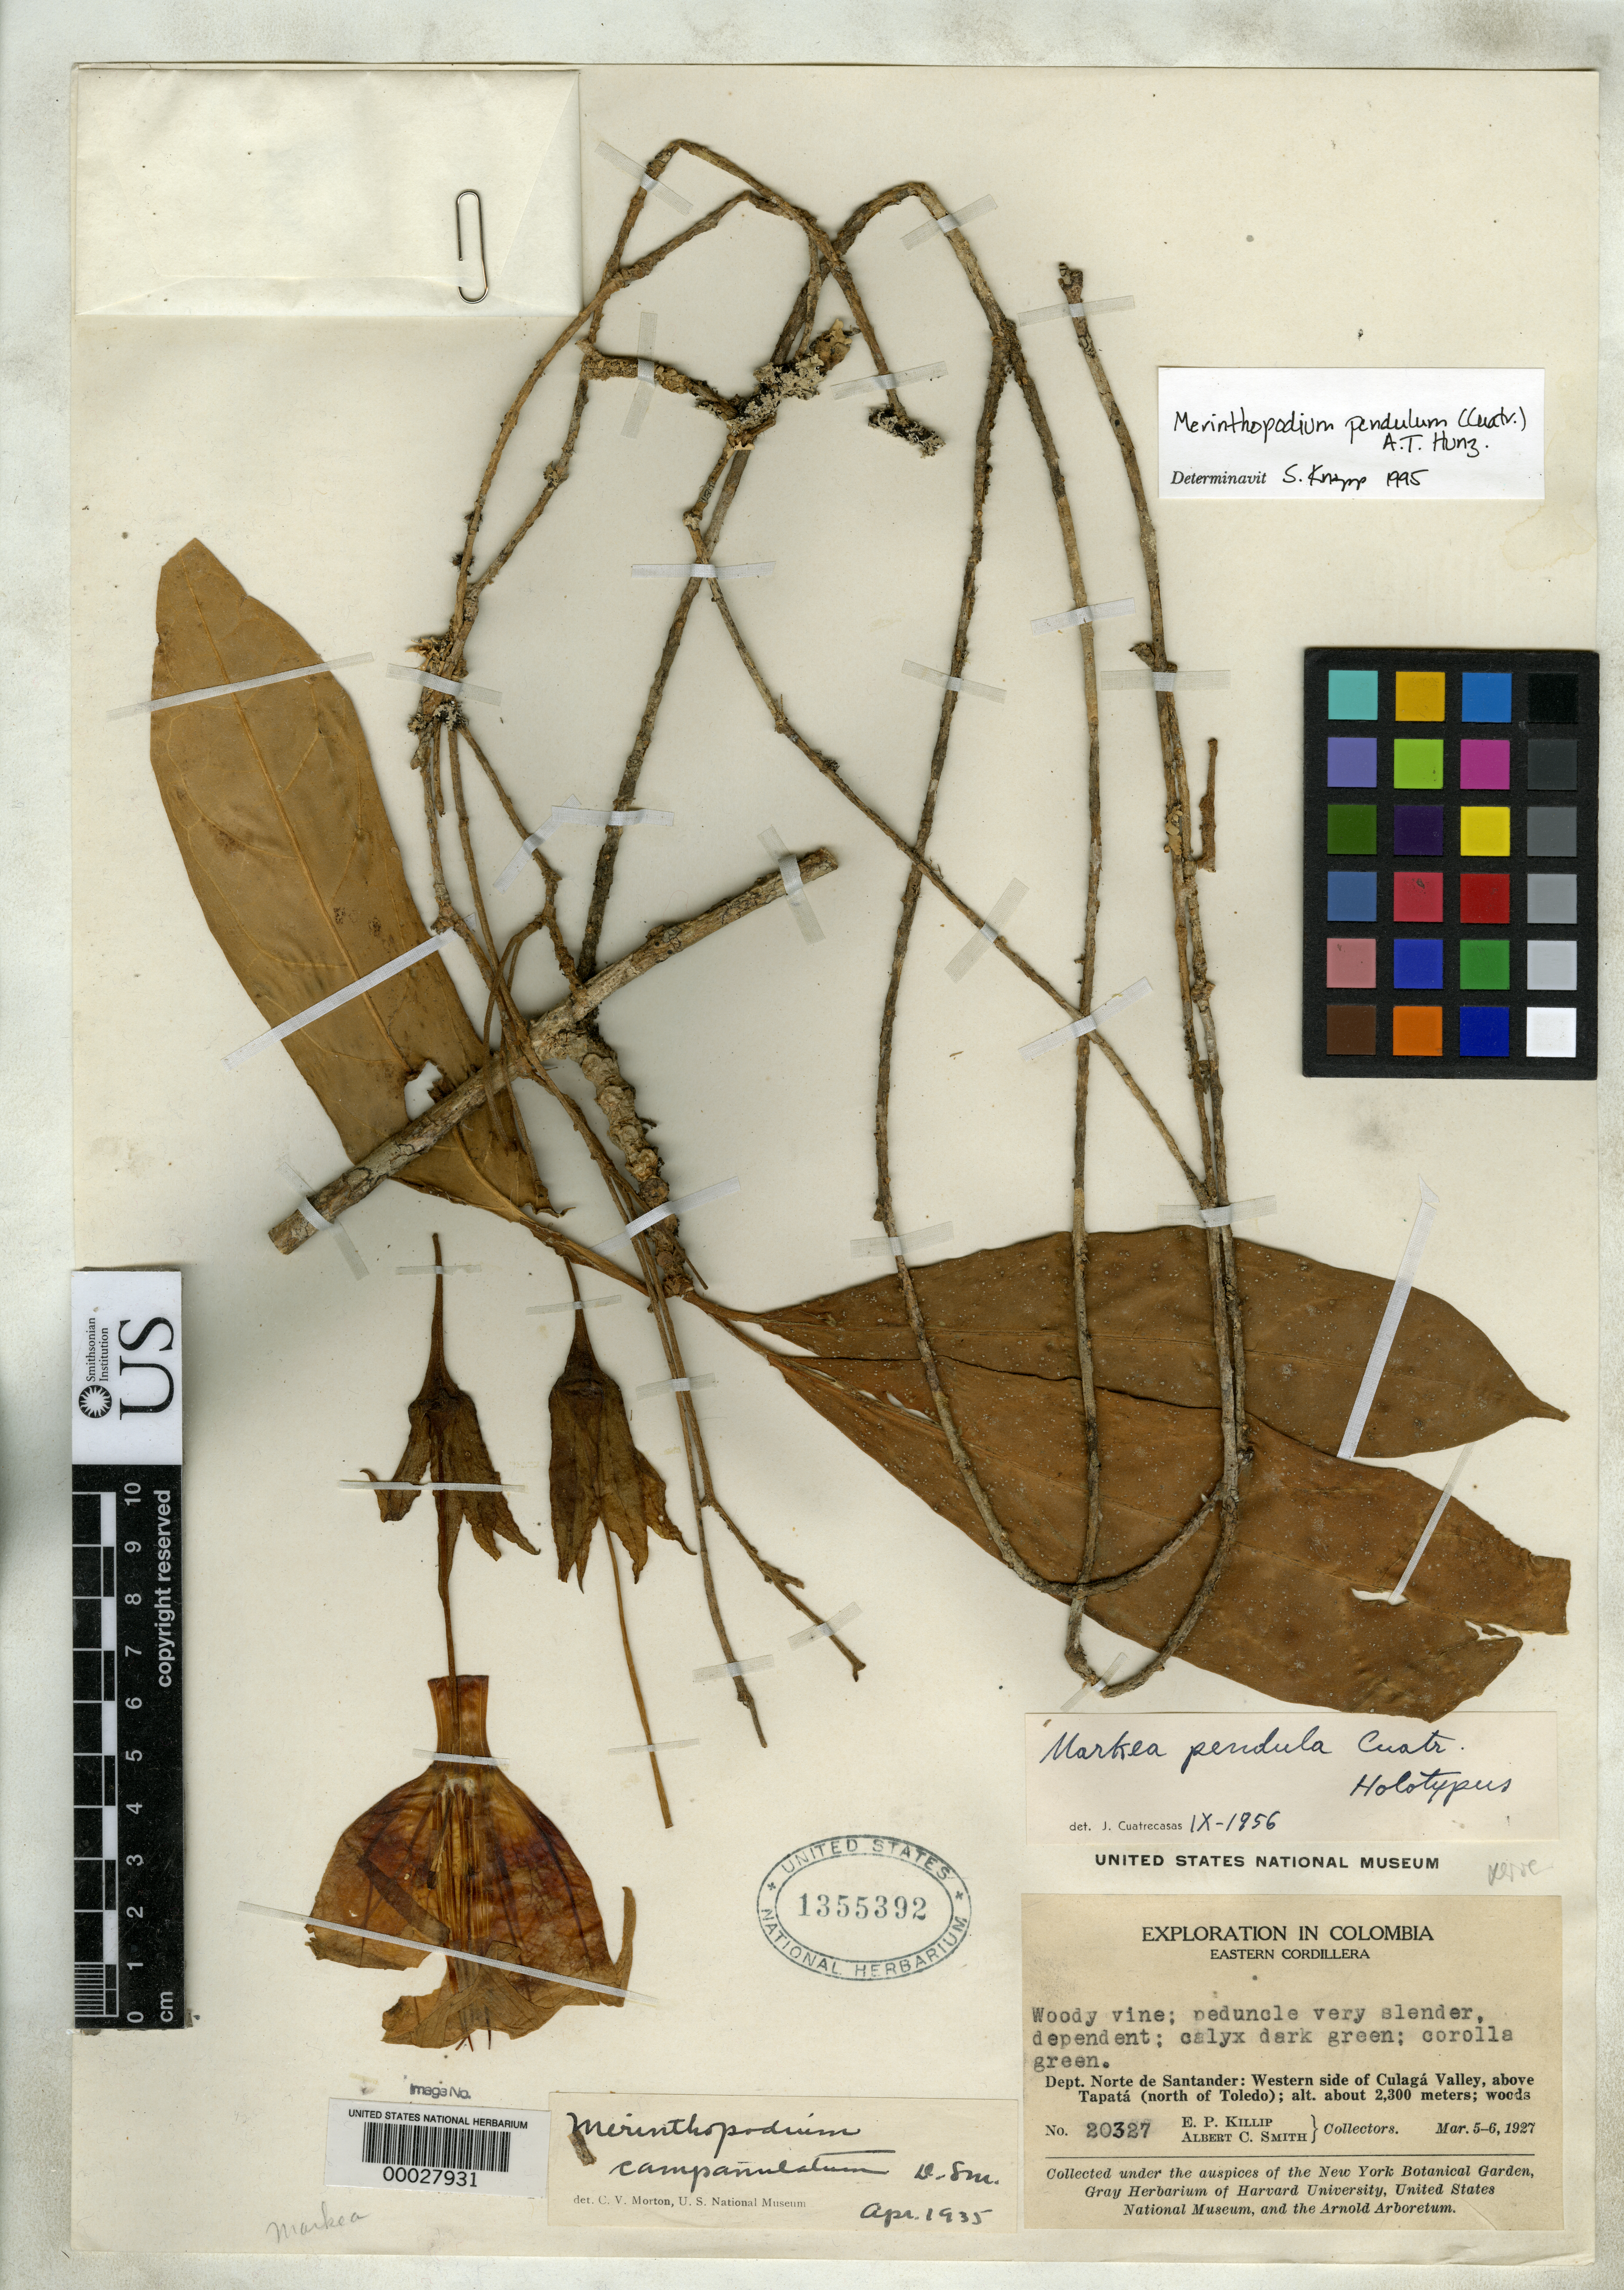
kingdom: Plantae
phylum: Tracheophyta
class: Magnoliopsida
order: Solanales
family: Solanaceae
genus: Markea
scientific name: Markea pendula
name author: Cuatrec.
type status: Holotype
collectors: E. P. Killip & A. C. Smith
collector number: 20327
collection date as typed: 05 Mar 1927 to 06 Mar 1927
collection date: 1927-03-05/1927-03-06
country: Colombia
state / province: Norte de Santander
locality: Western side of Culaga Valley, above Tapata, N of Toledo.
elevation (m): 2300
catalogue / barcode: US 1355392